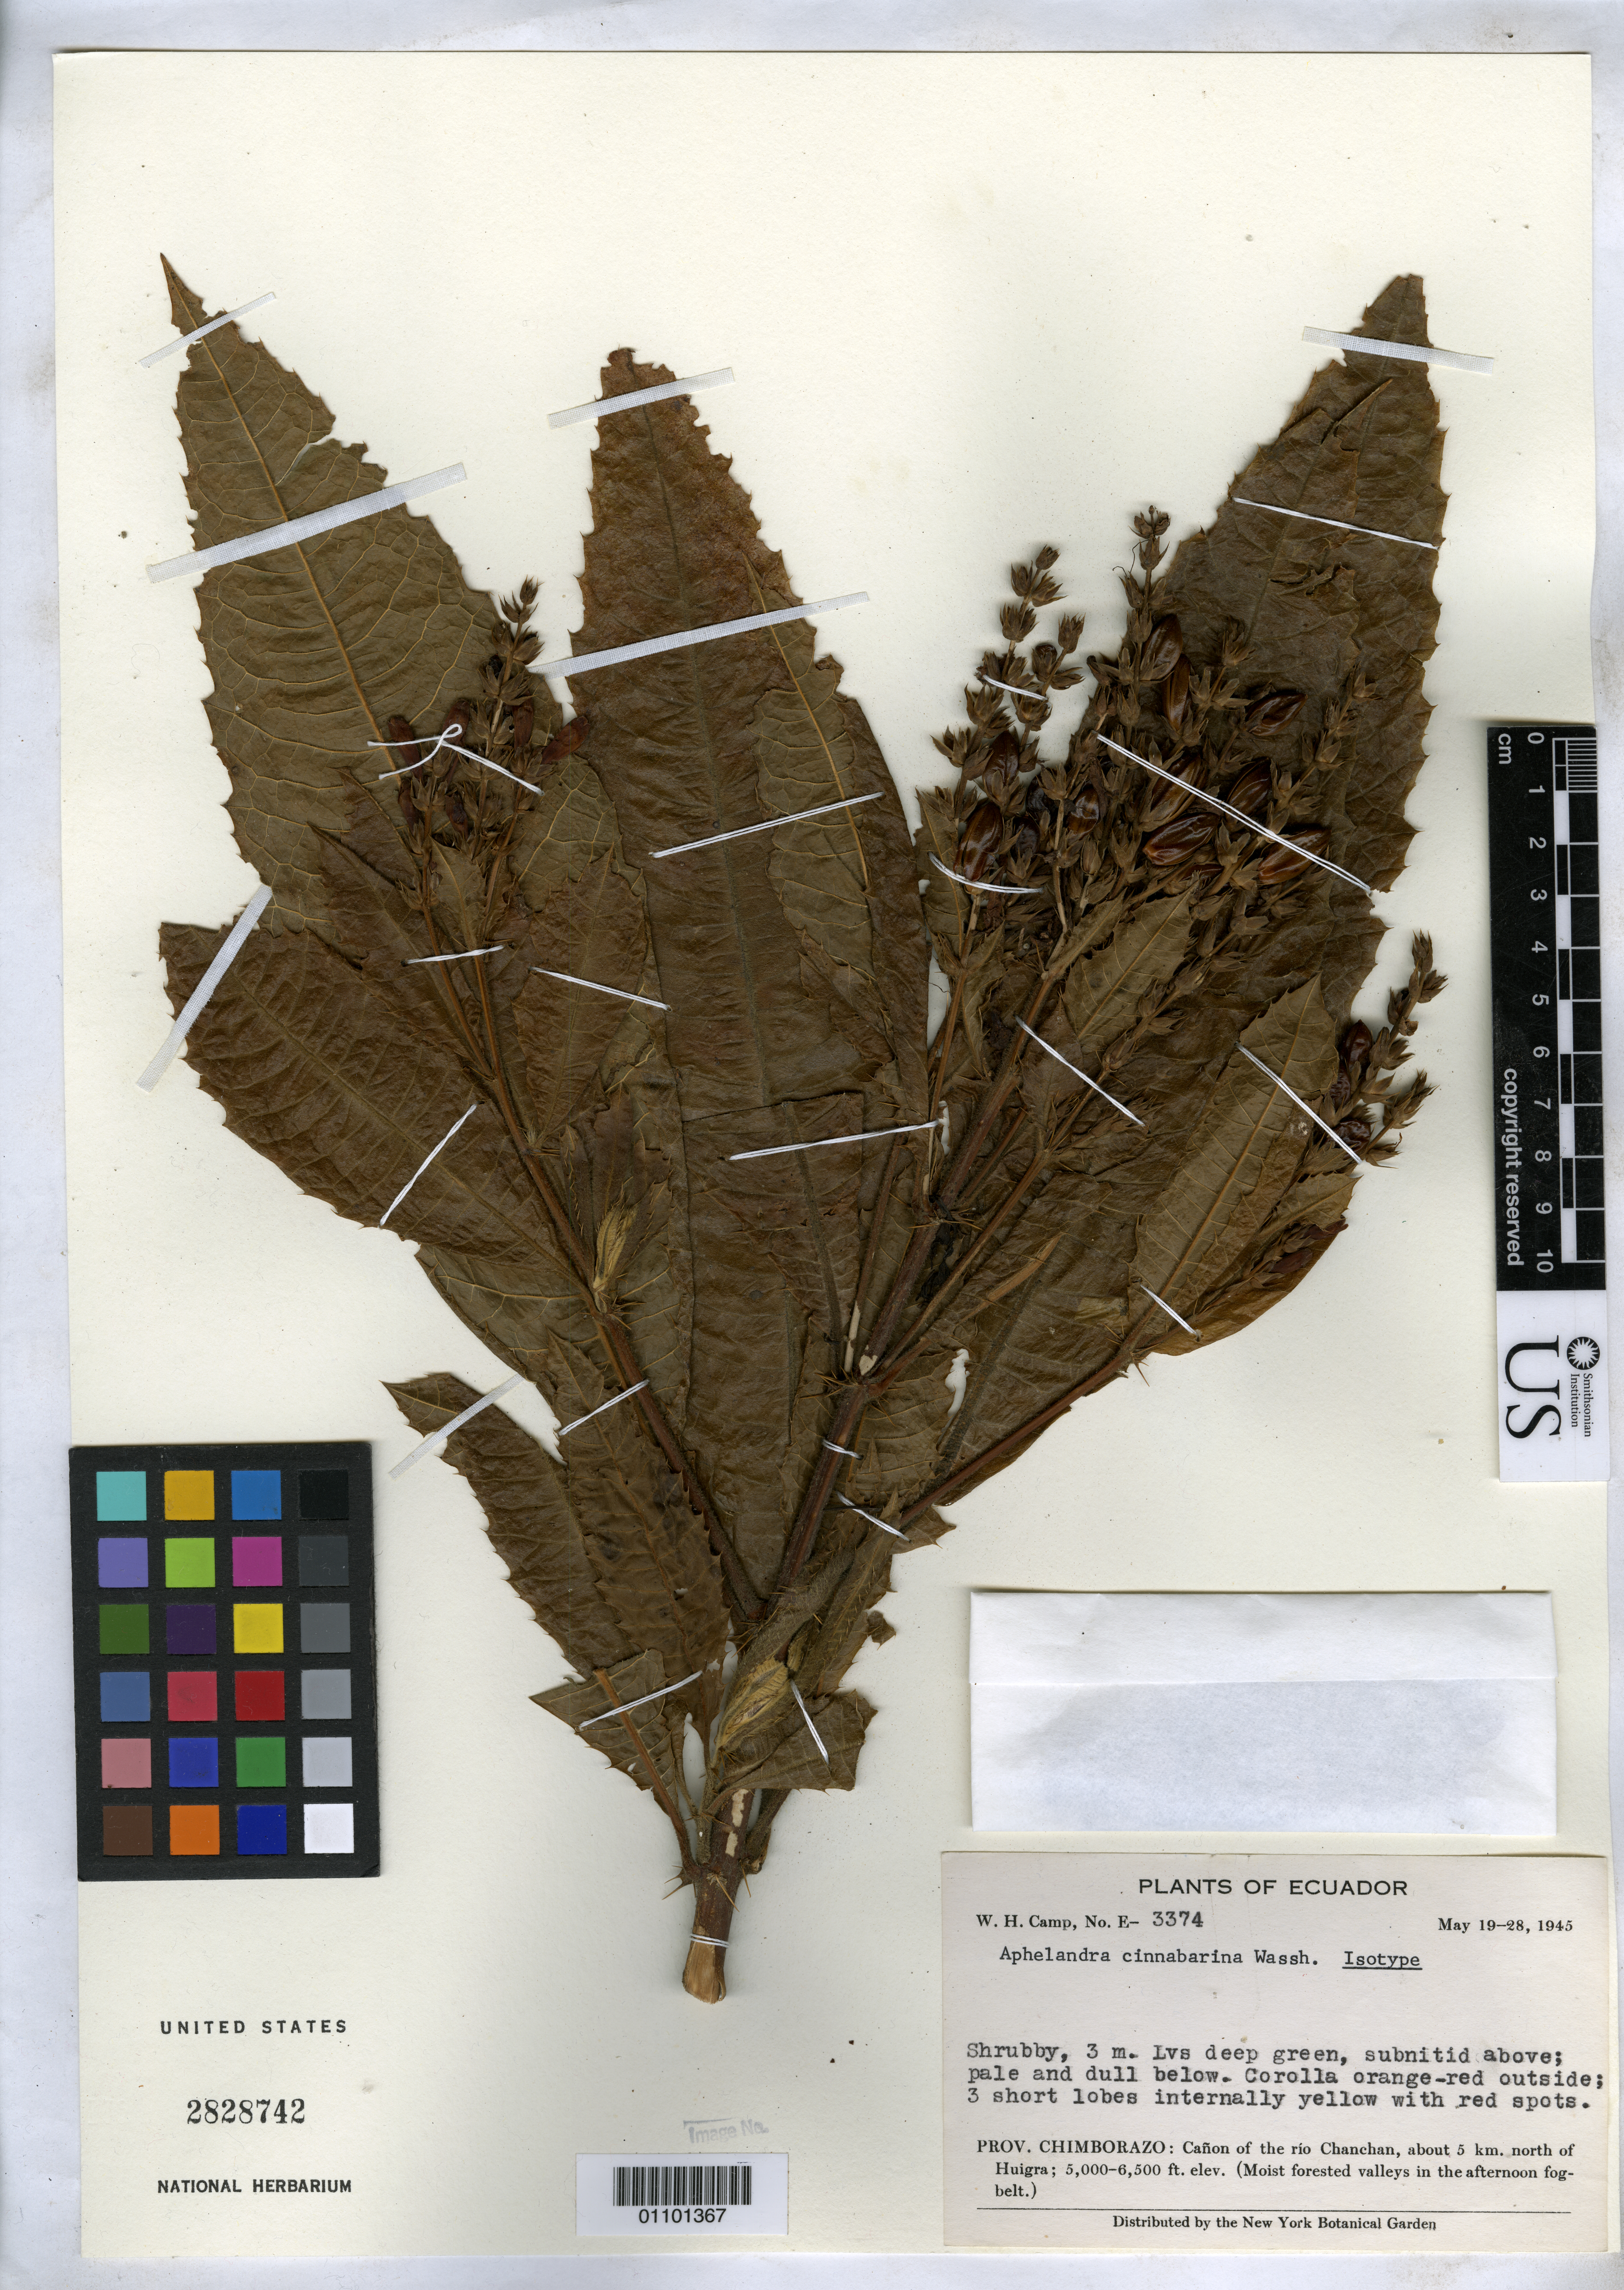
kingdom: Plantae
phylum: Tracheophyta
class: Magnoliopsida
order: Lamiales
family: Acanthaceae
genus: Aphelandra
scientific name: Aphelandra cinnabarina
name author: Wassh.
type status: Isotype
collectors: W. H. Camp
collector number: E-3374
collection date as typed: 19 May 1945 to 28 May 1945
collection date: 1945-05-19/1945-05-28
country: Ecuador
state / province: Chimborazo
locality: Canon of the rio Chanchan, about 5 km. north of Huigra.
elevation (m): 1524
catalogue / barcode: US 2828742